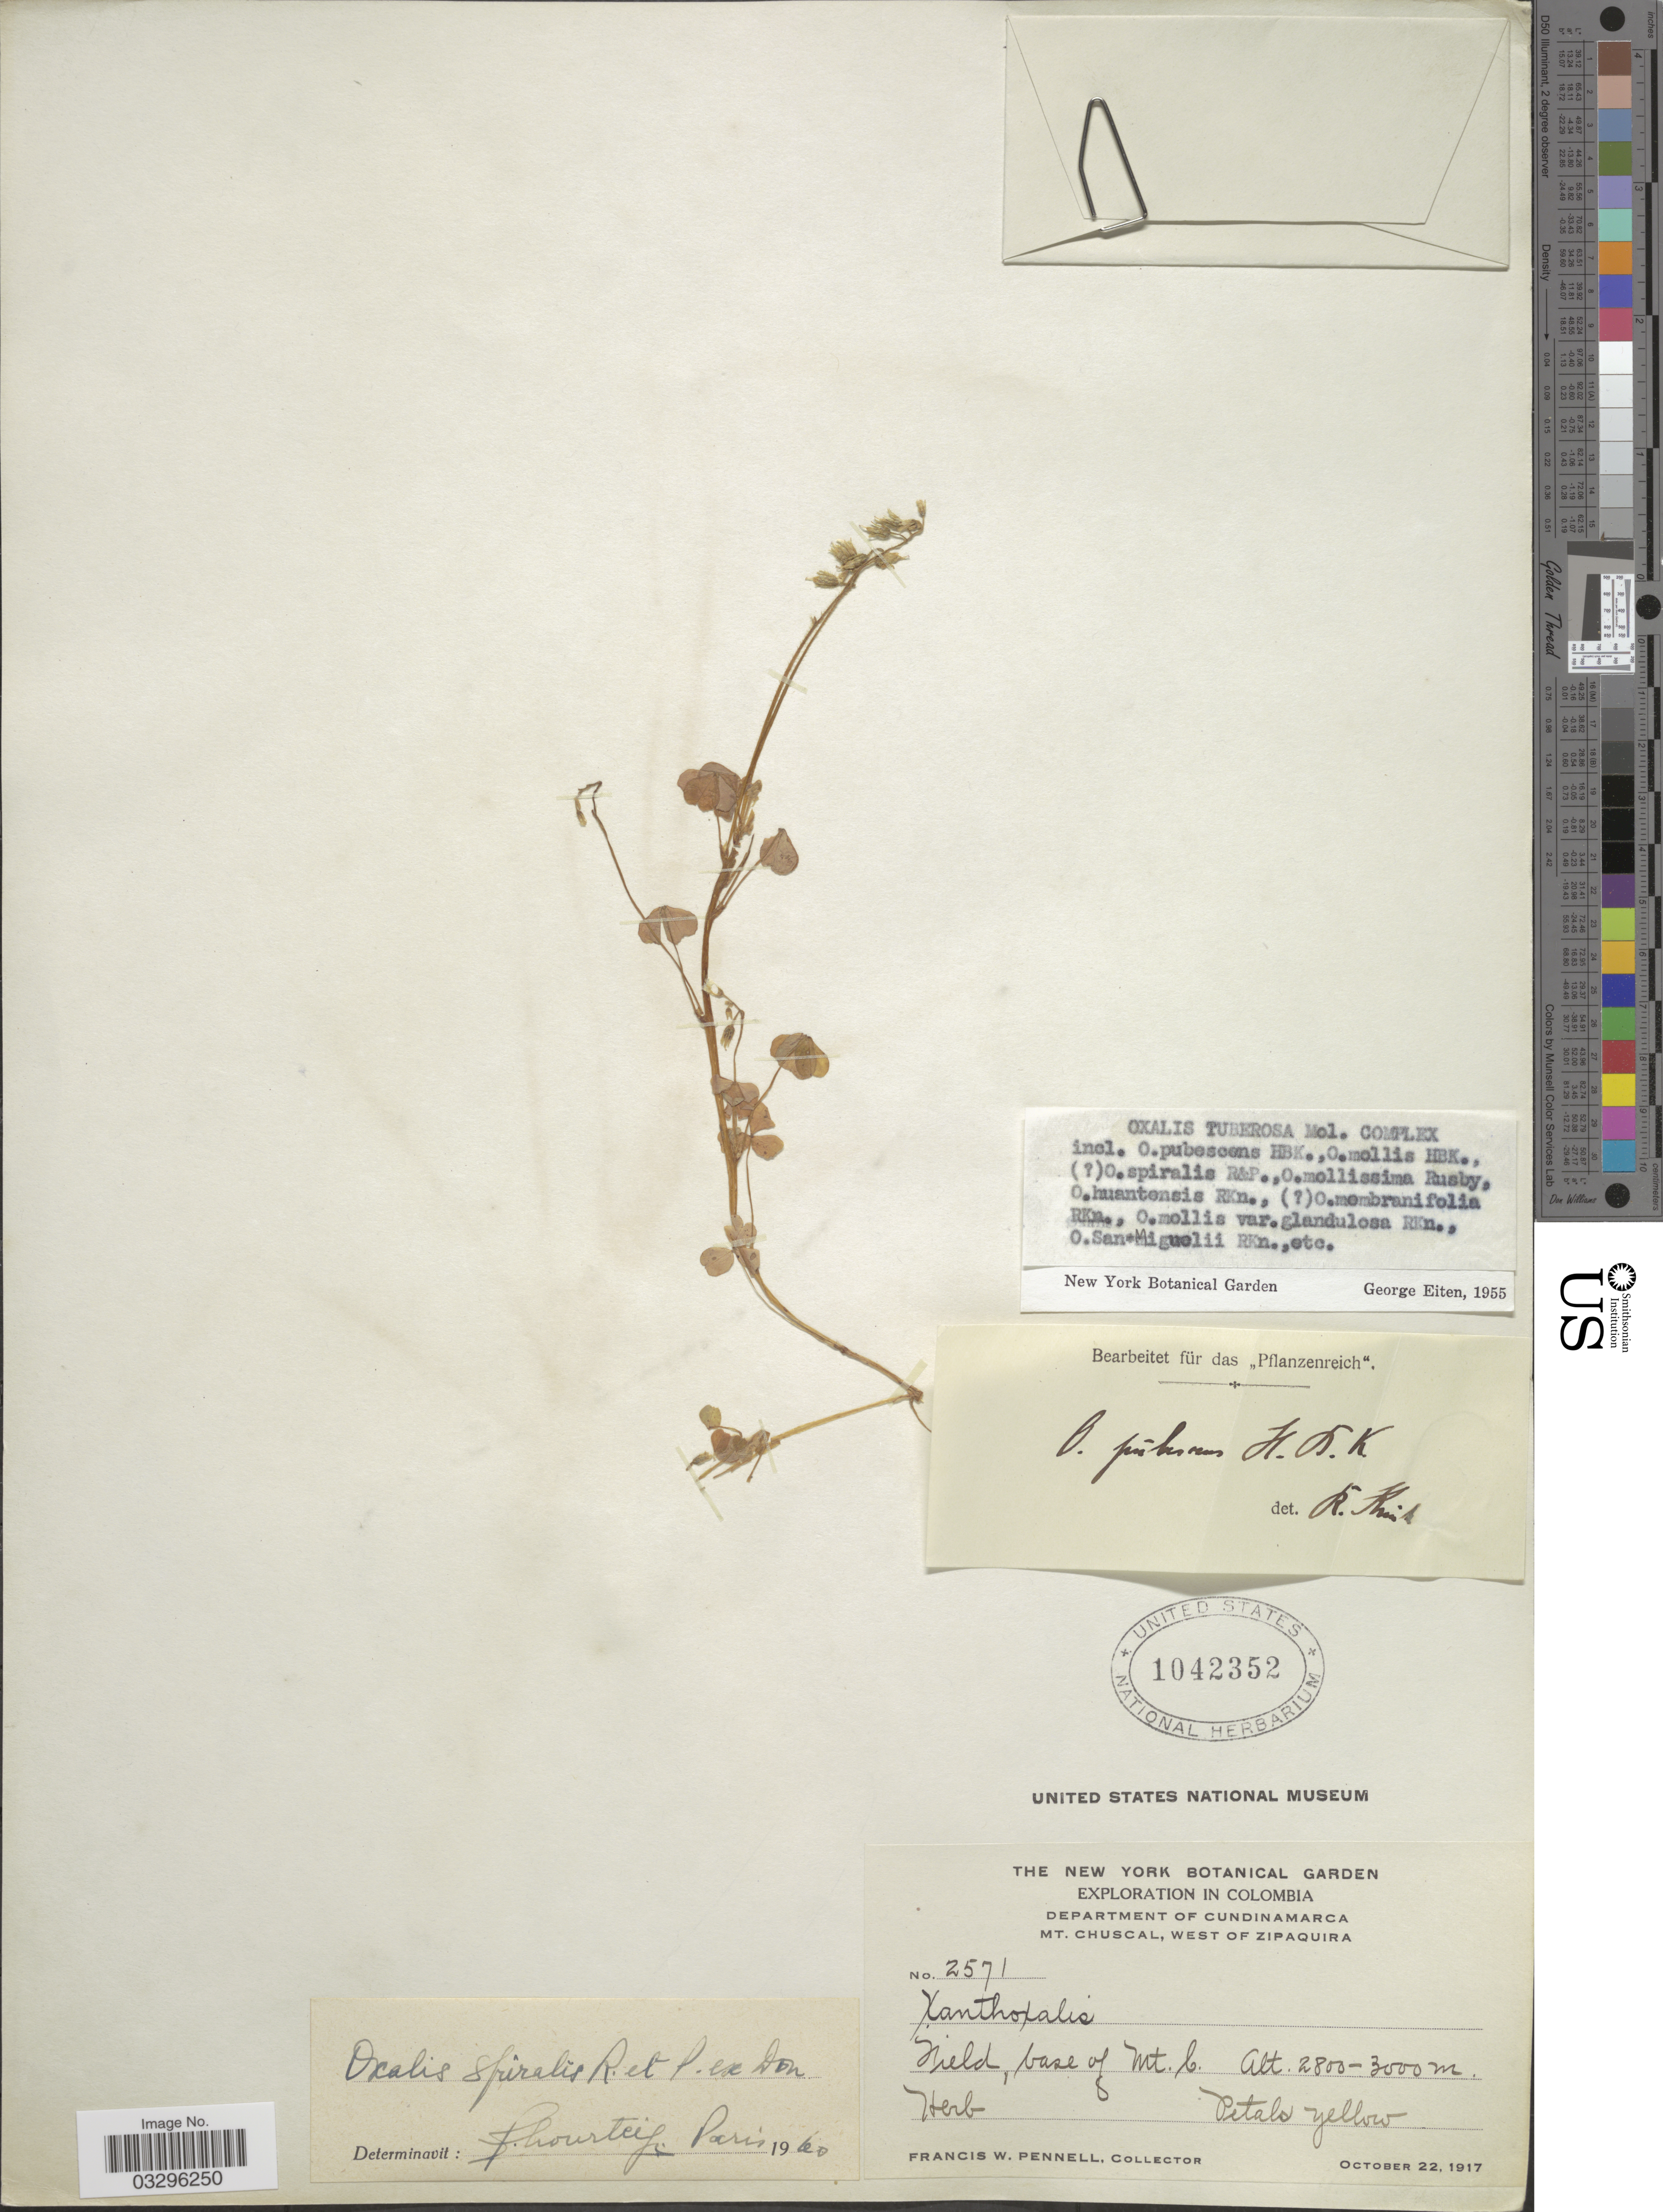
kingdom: Plantae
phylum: Tracheophyta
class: Magnoliopsida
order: Oxalidales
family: Oxalidaceae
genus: Oxalis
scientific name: Oxalis spiralis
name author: Ruiz & Pav. ex G. Don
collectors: F. W. Pennell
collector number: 2571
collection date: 1917-10-22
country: Colombia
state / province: Cundinamarca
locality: Department of Cundinamarca. Mt. Chuscal, West of Zipaquira. Field, base of Mt. C.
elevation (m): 2800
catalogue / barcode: US 1042352